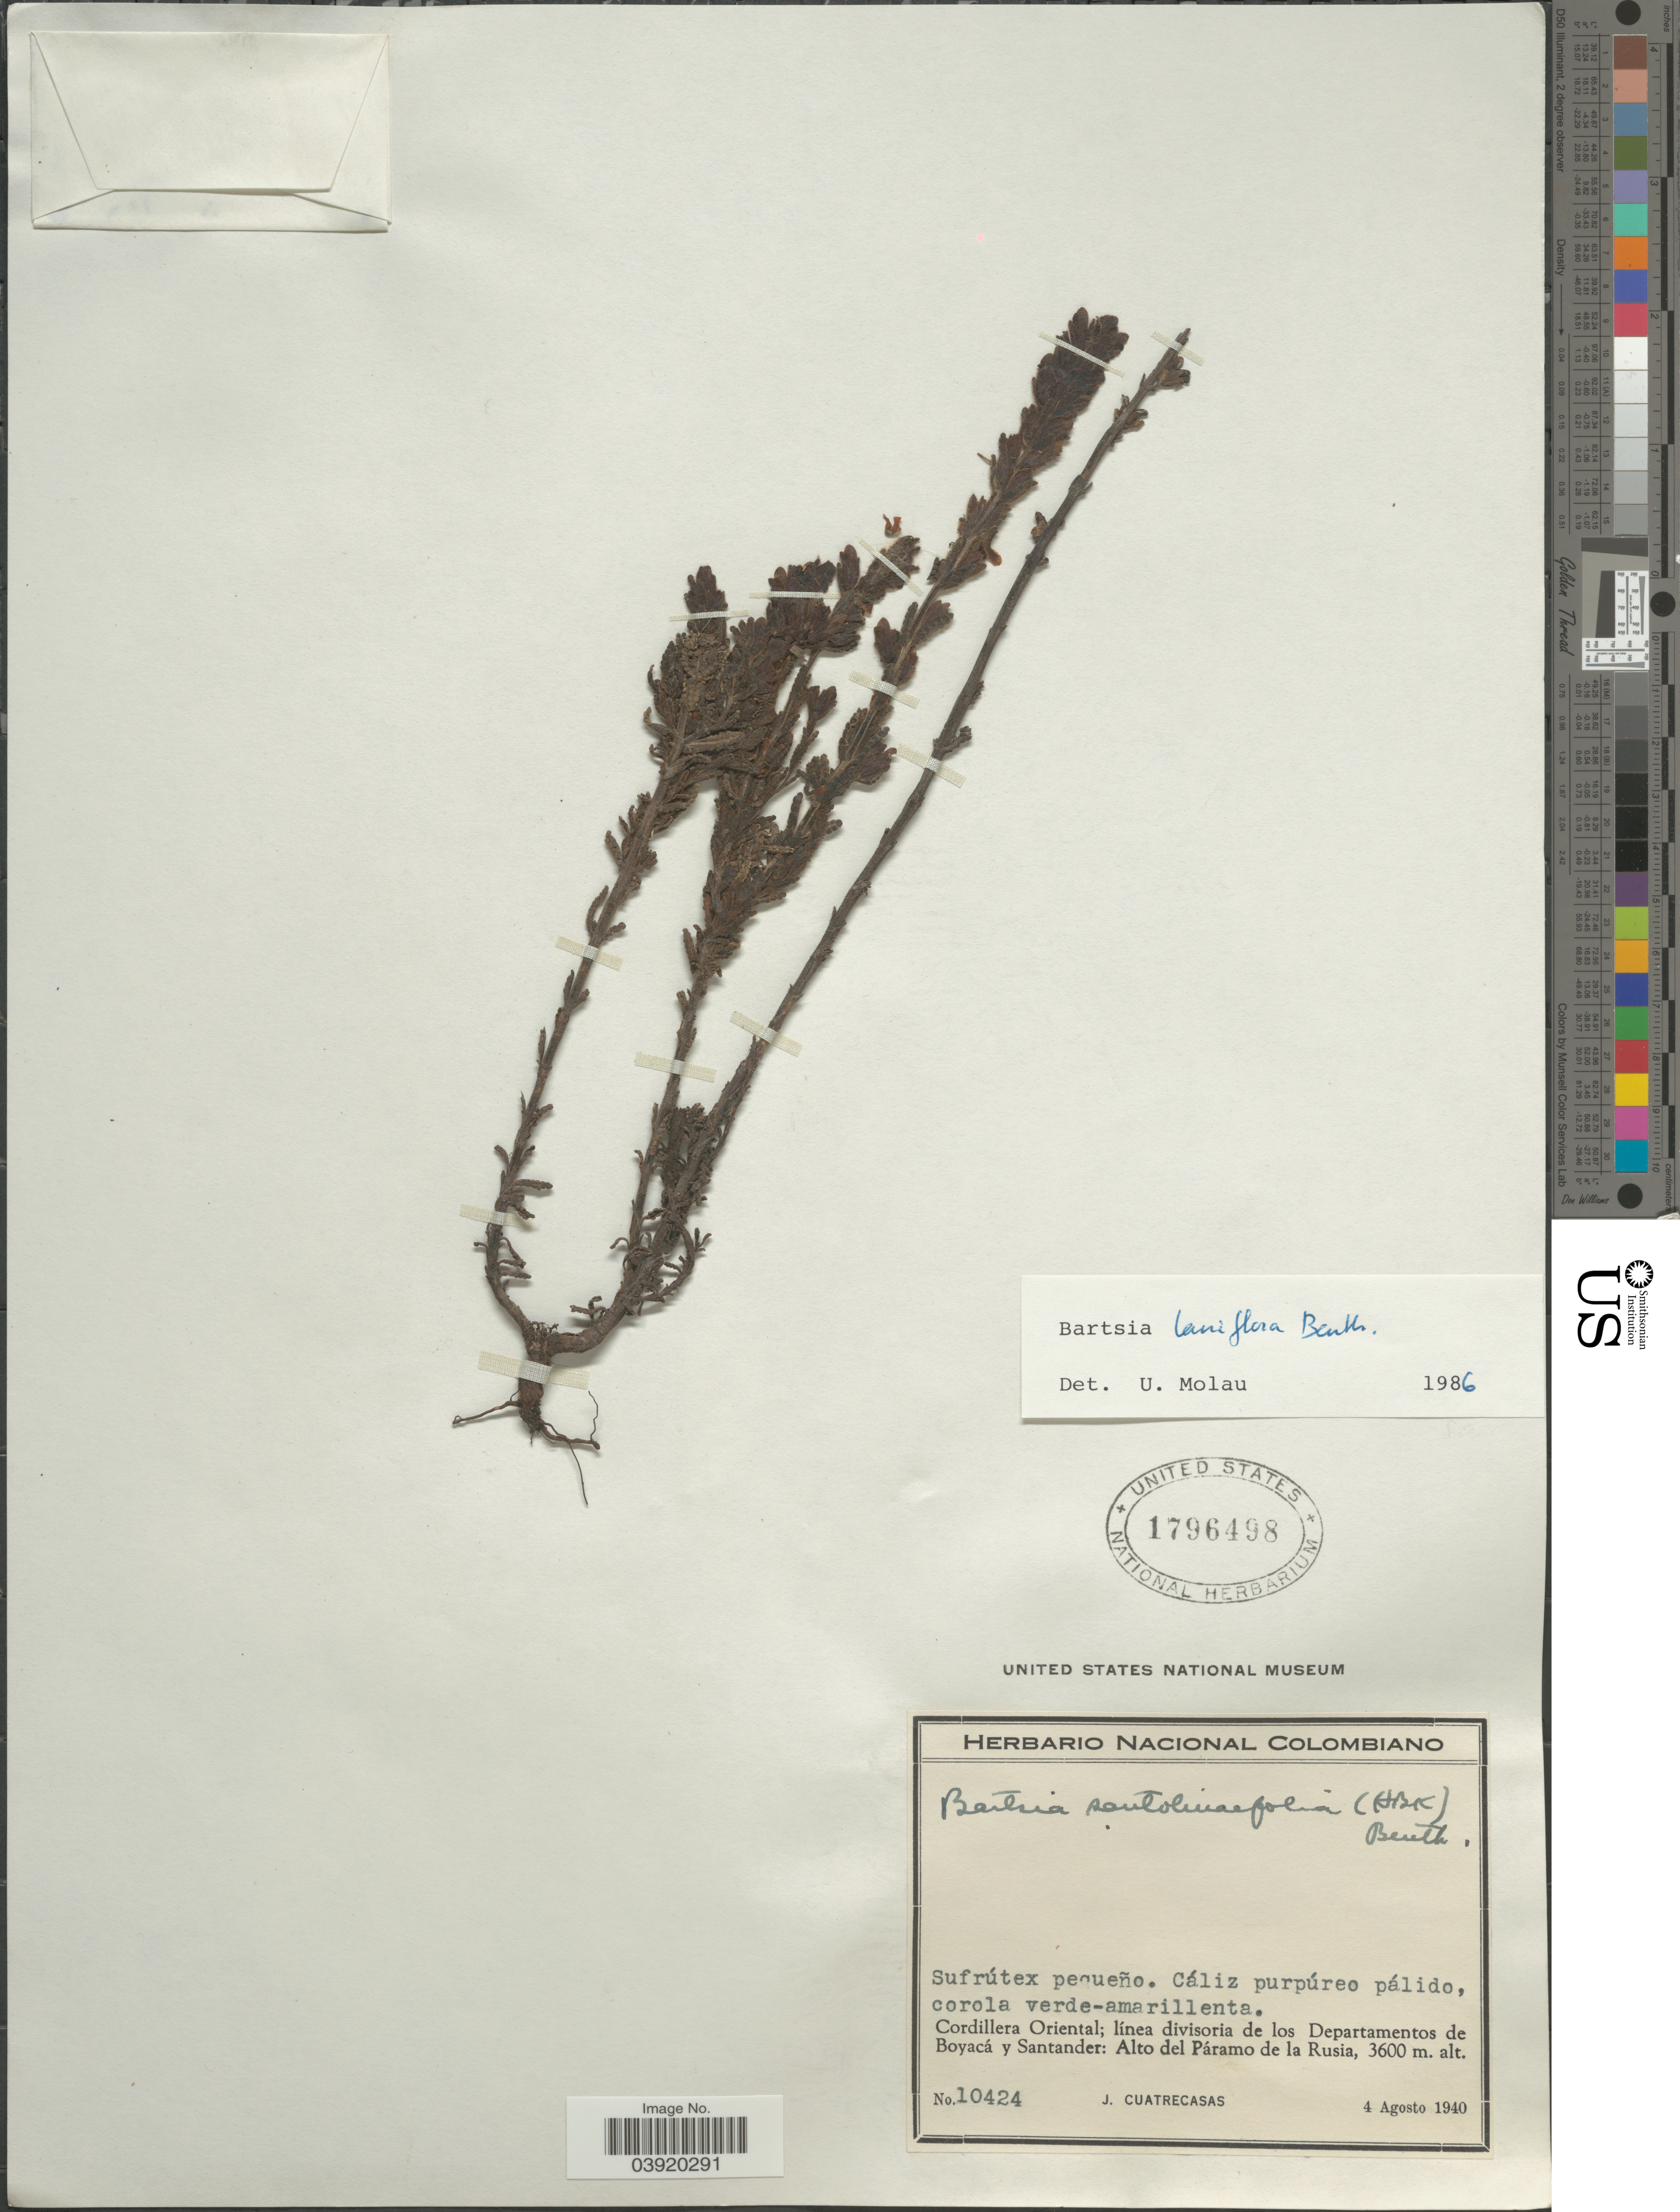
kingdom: Plantae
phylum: Tracheophyta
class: Magnoliopsida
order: Lamiales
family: Orobanchaceae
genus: Bartsia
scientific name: Bartsia laniflora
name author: Benth.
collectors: J. Cuatrecasas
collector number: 10424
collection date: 1940-08-04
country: Colombia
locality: Cordillera Oriental; línea divisoria de los Departamentos de Boyacá y Santander: Alto del Páramo de la Rusia.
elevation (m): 3600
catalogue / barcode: US 1796498